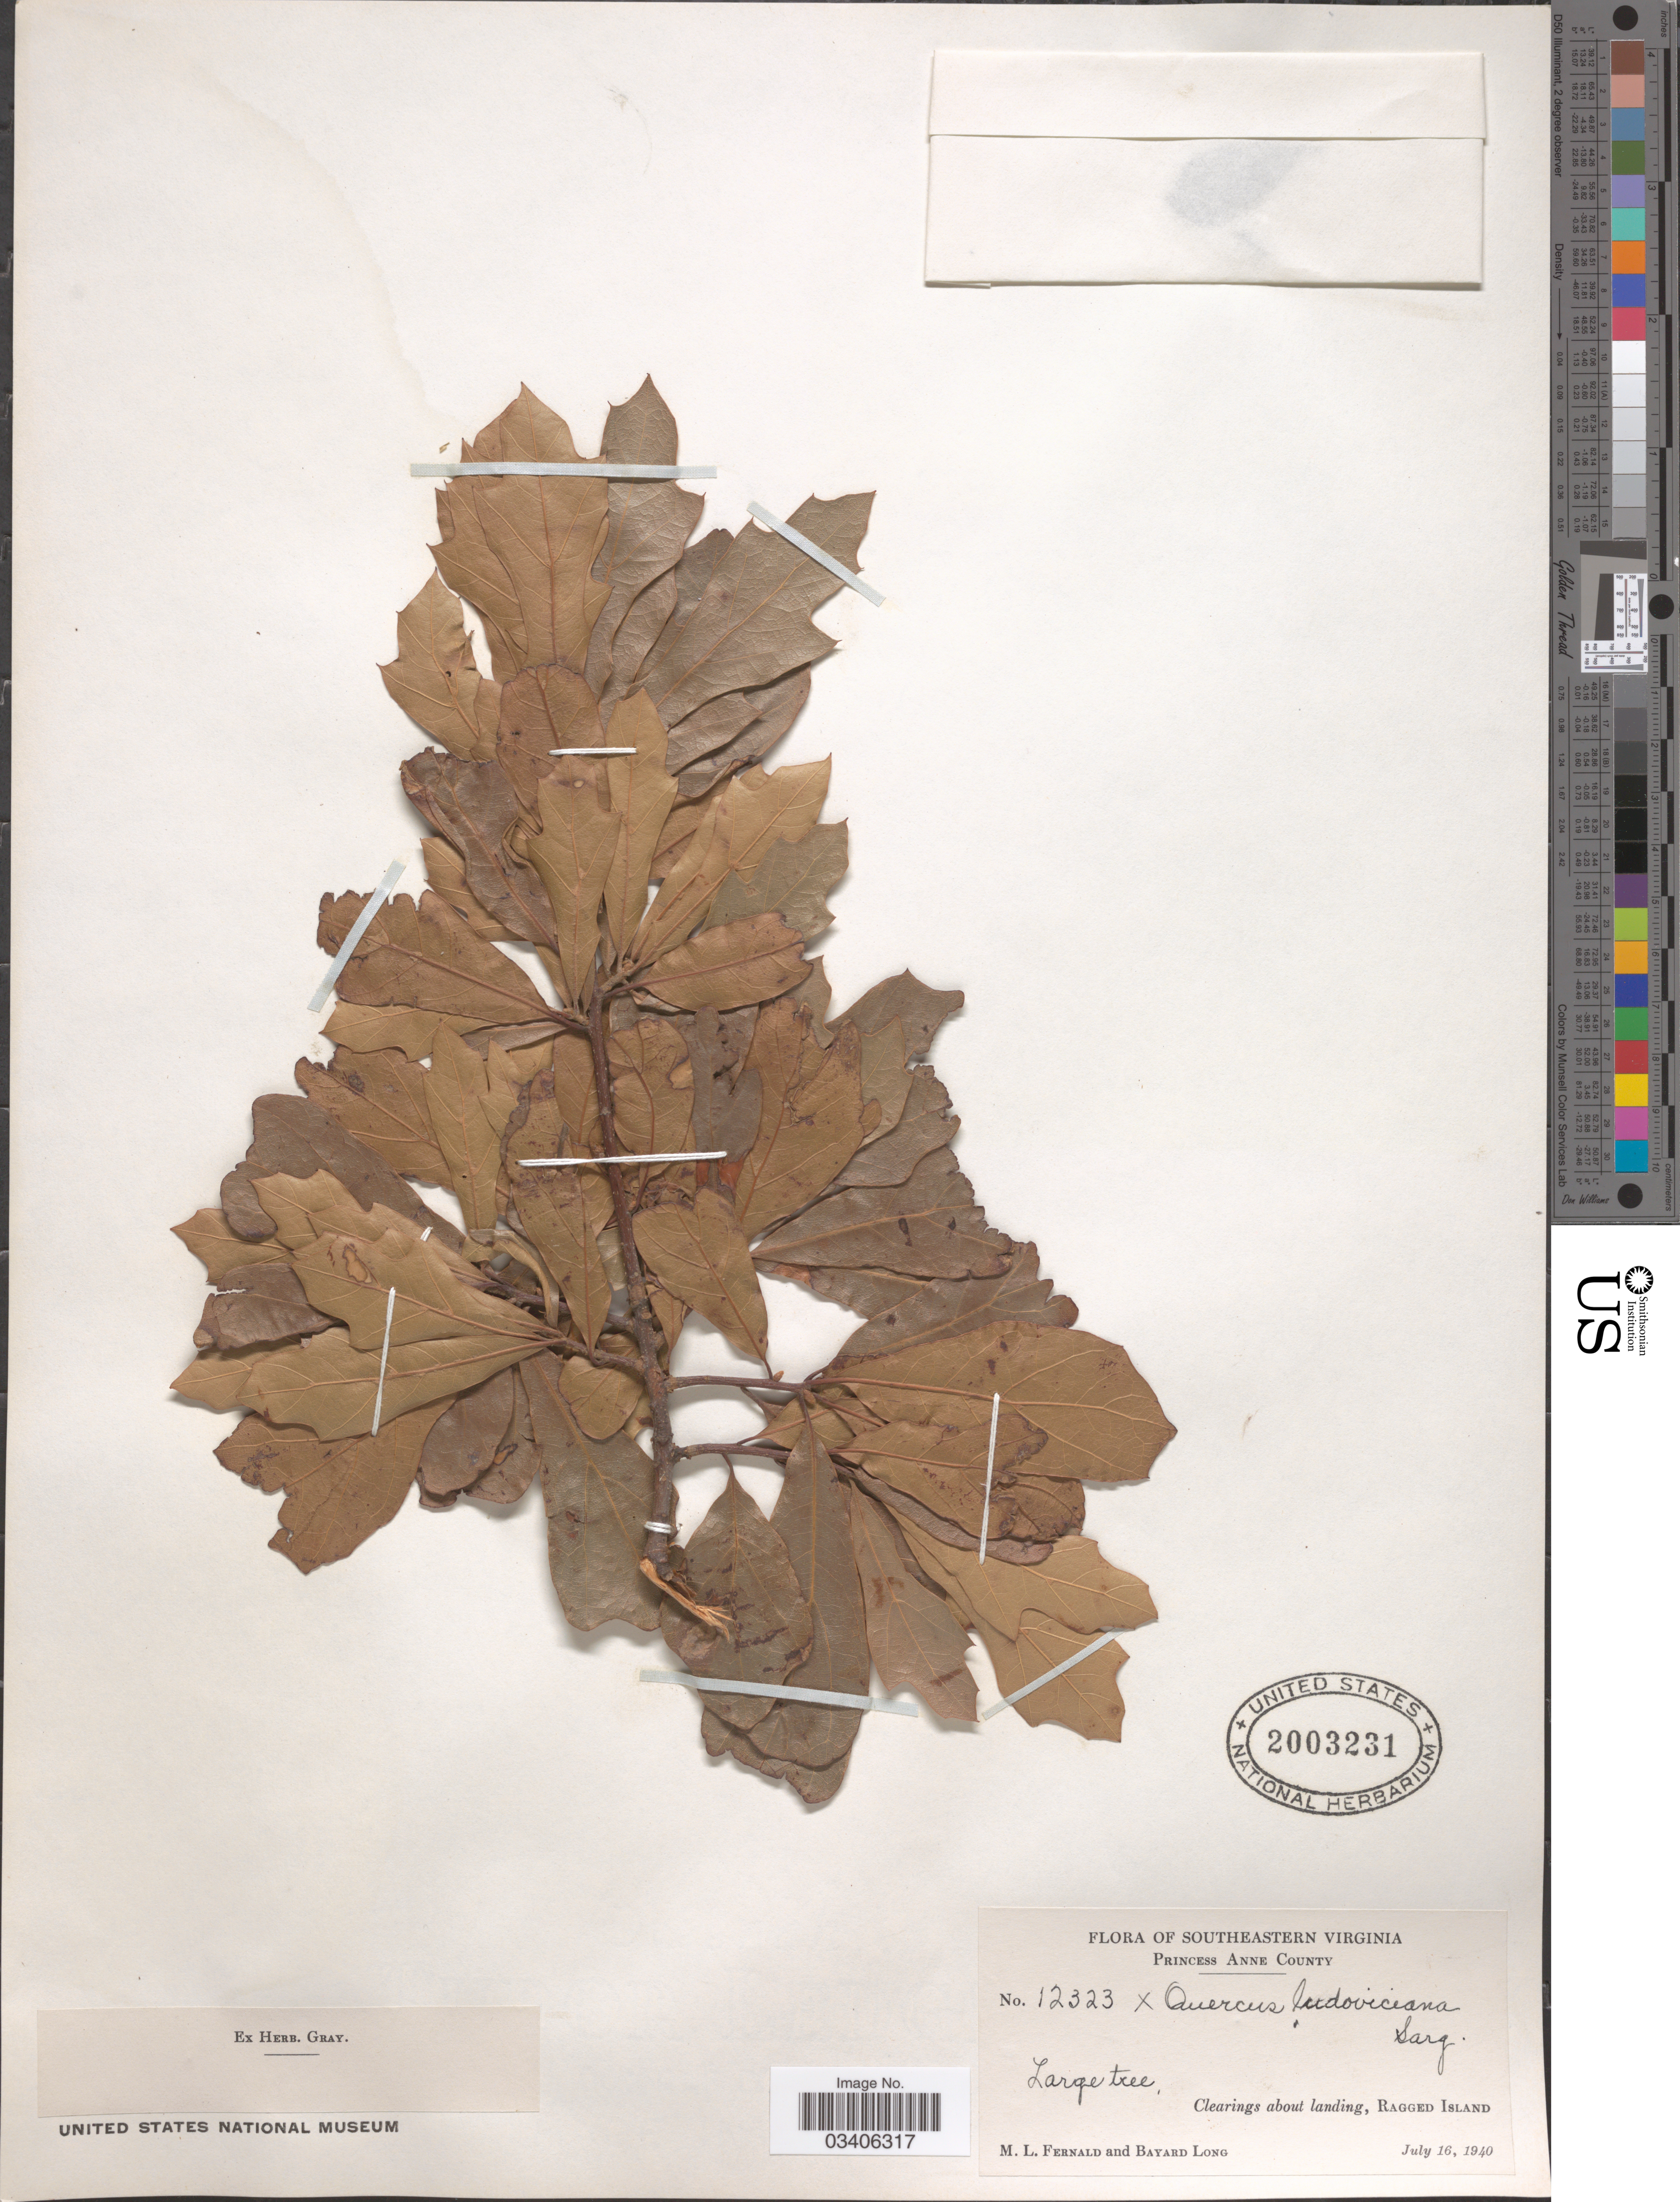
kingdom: Plantae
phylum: Tracheophyta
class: Magnoliopsida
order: Fagales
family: Fagaceae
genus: Quercus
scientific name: Quercus x lowellii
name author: Sarg.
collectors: M. L. Fernald & B. Long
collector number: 12323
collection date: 1940-07-16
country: United States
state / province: Virginia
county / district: City of Virginia Beach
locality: Southeastern Virginia. Princess Anne County. Clearings about landing, Ragged Island.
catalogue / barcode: US 2003231